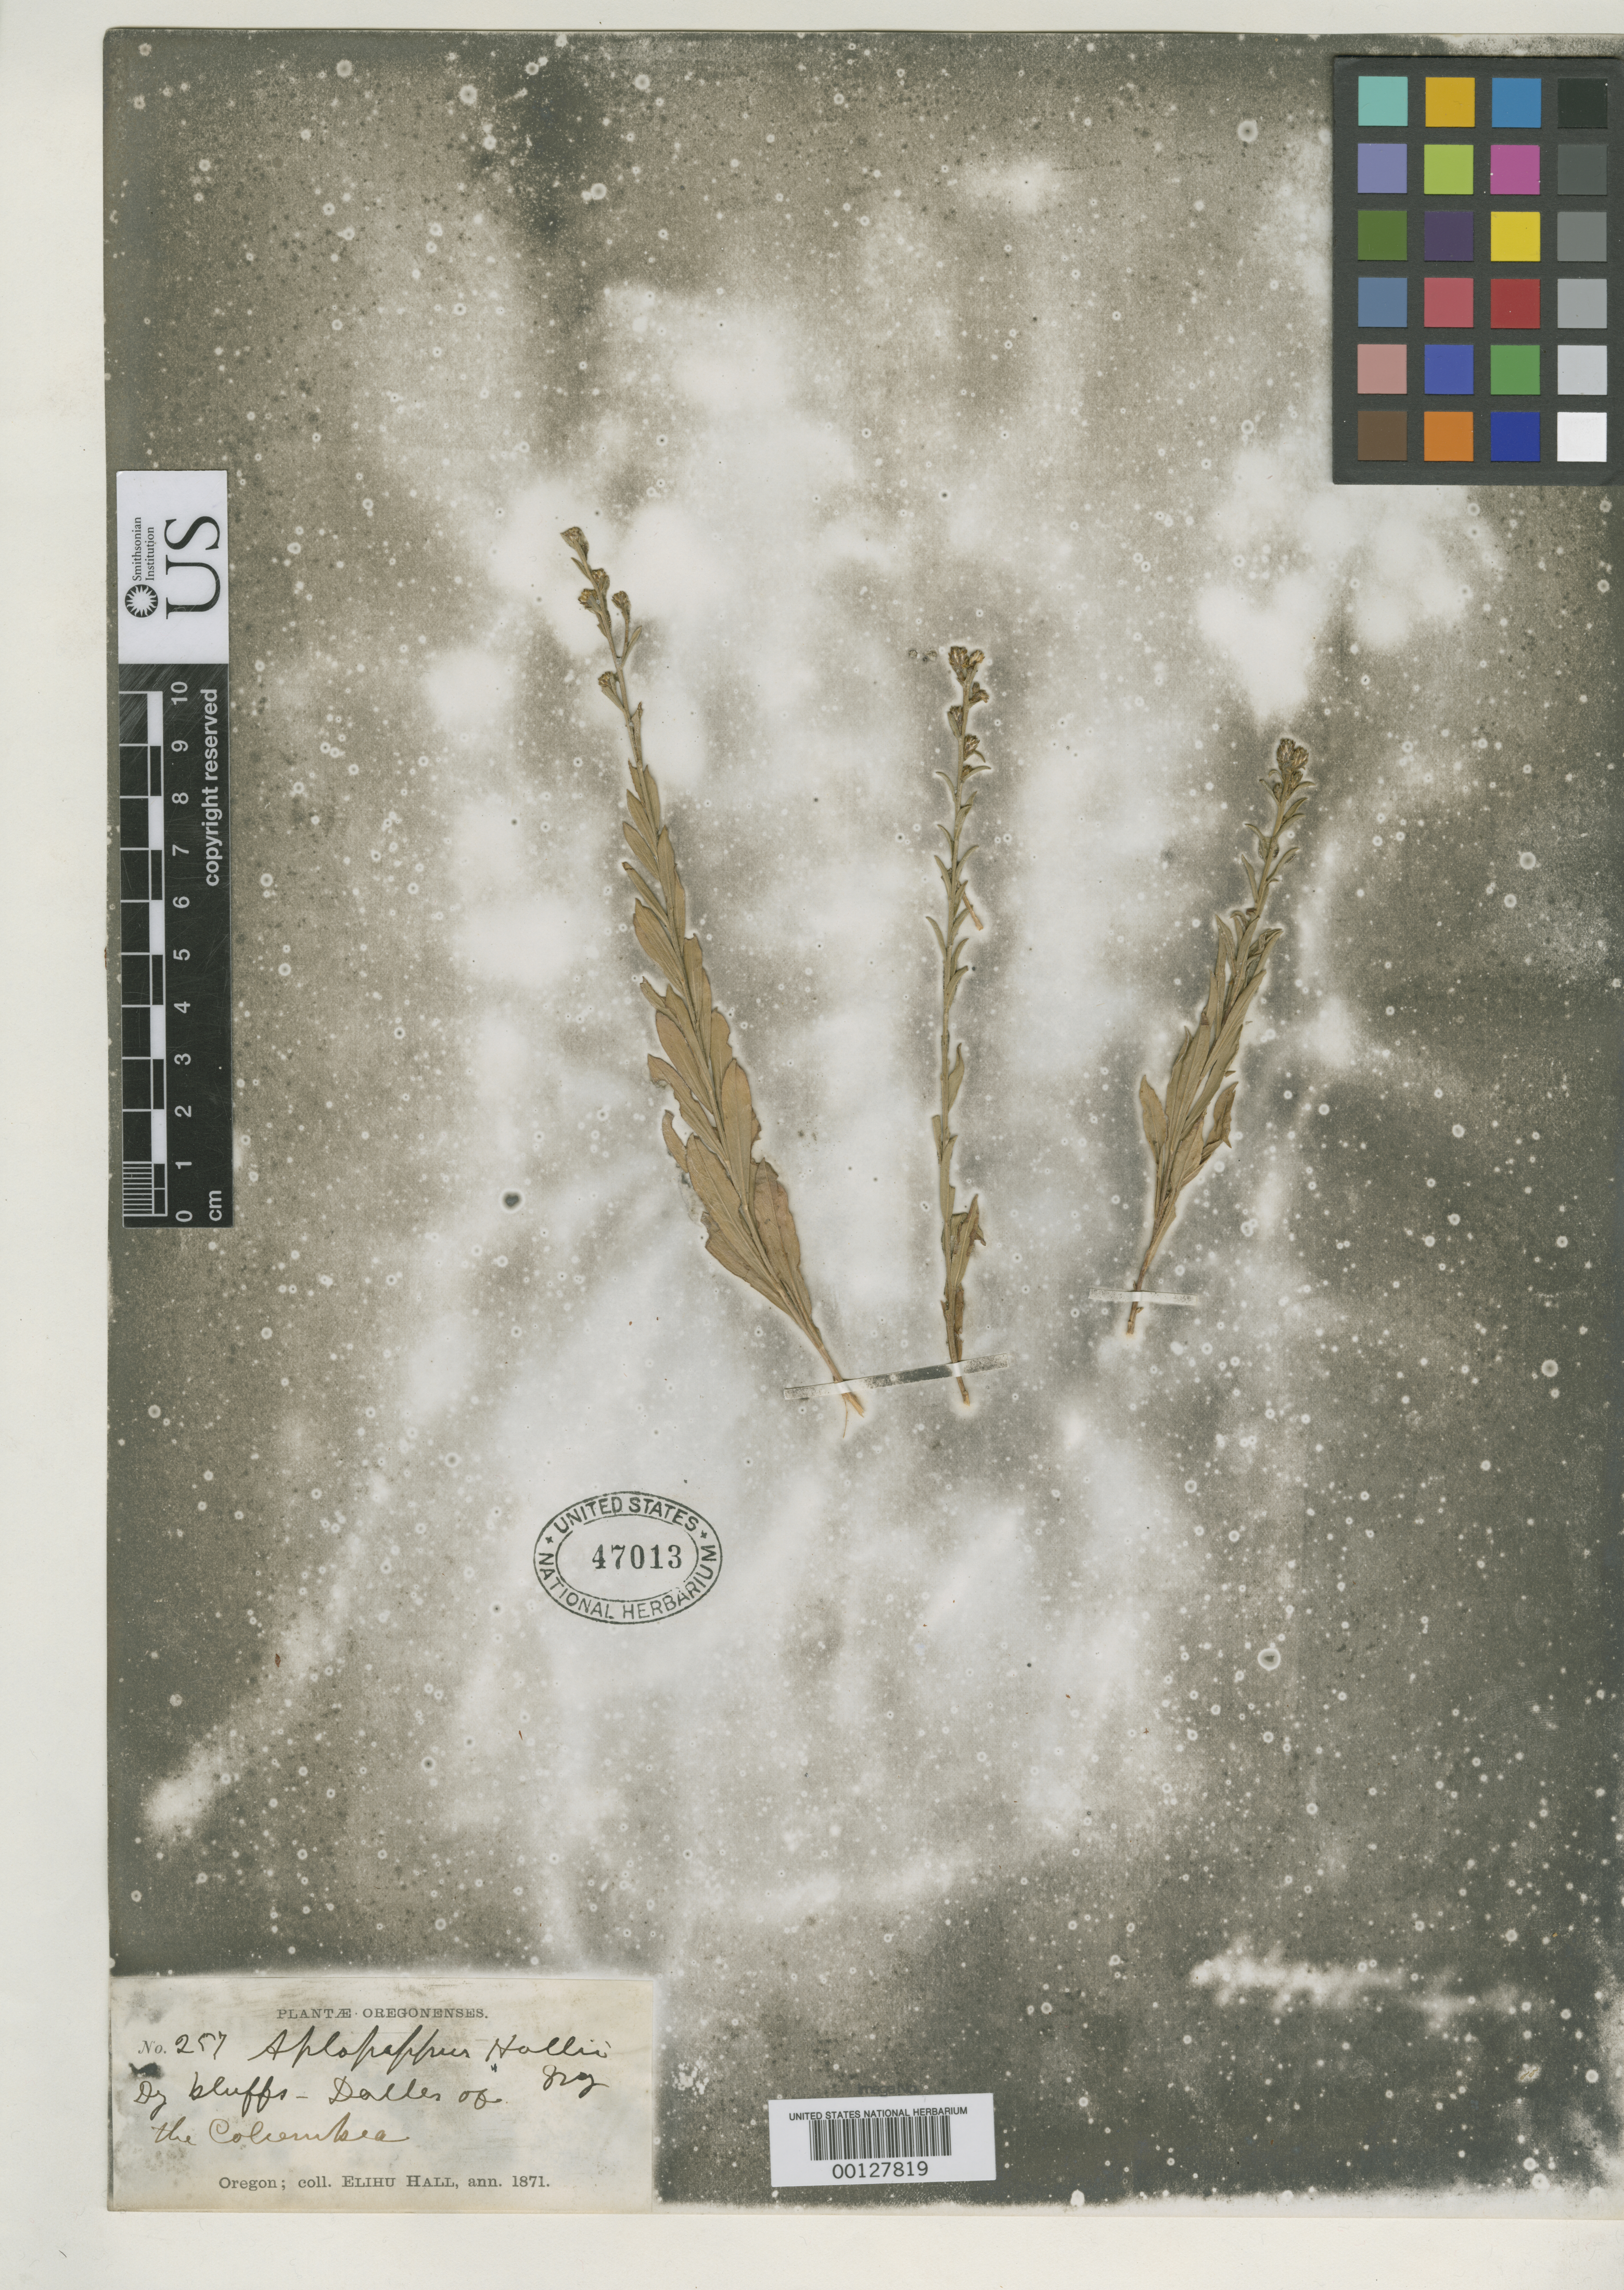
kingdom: Plantae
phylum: Tracheophyta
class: Magnoliopsida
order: Asterales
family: Asteraceae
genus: Haplopappus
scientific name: Haplopappus hallii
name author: A. Gray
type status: Isotype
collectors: E. Hall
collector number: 257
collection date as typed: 1871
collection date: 1871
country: United States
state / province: Oregon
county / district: Wasco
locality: Dalles.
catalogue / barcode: US 47013